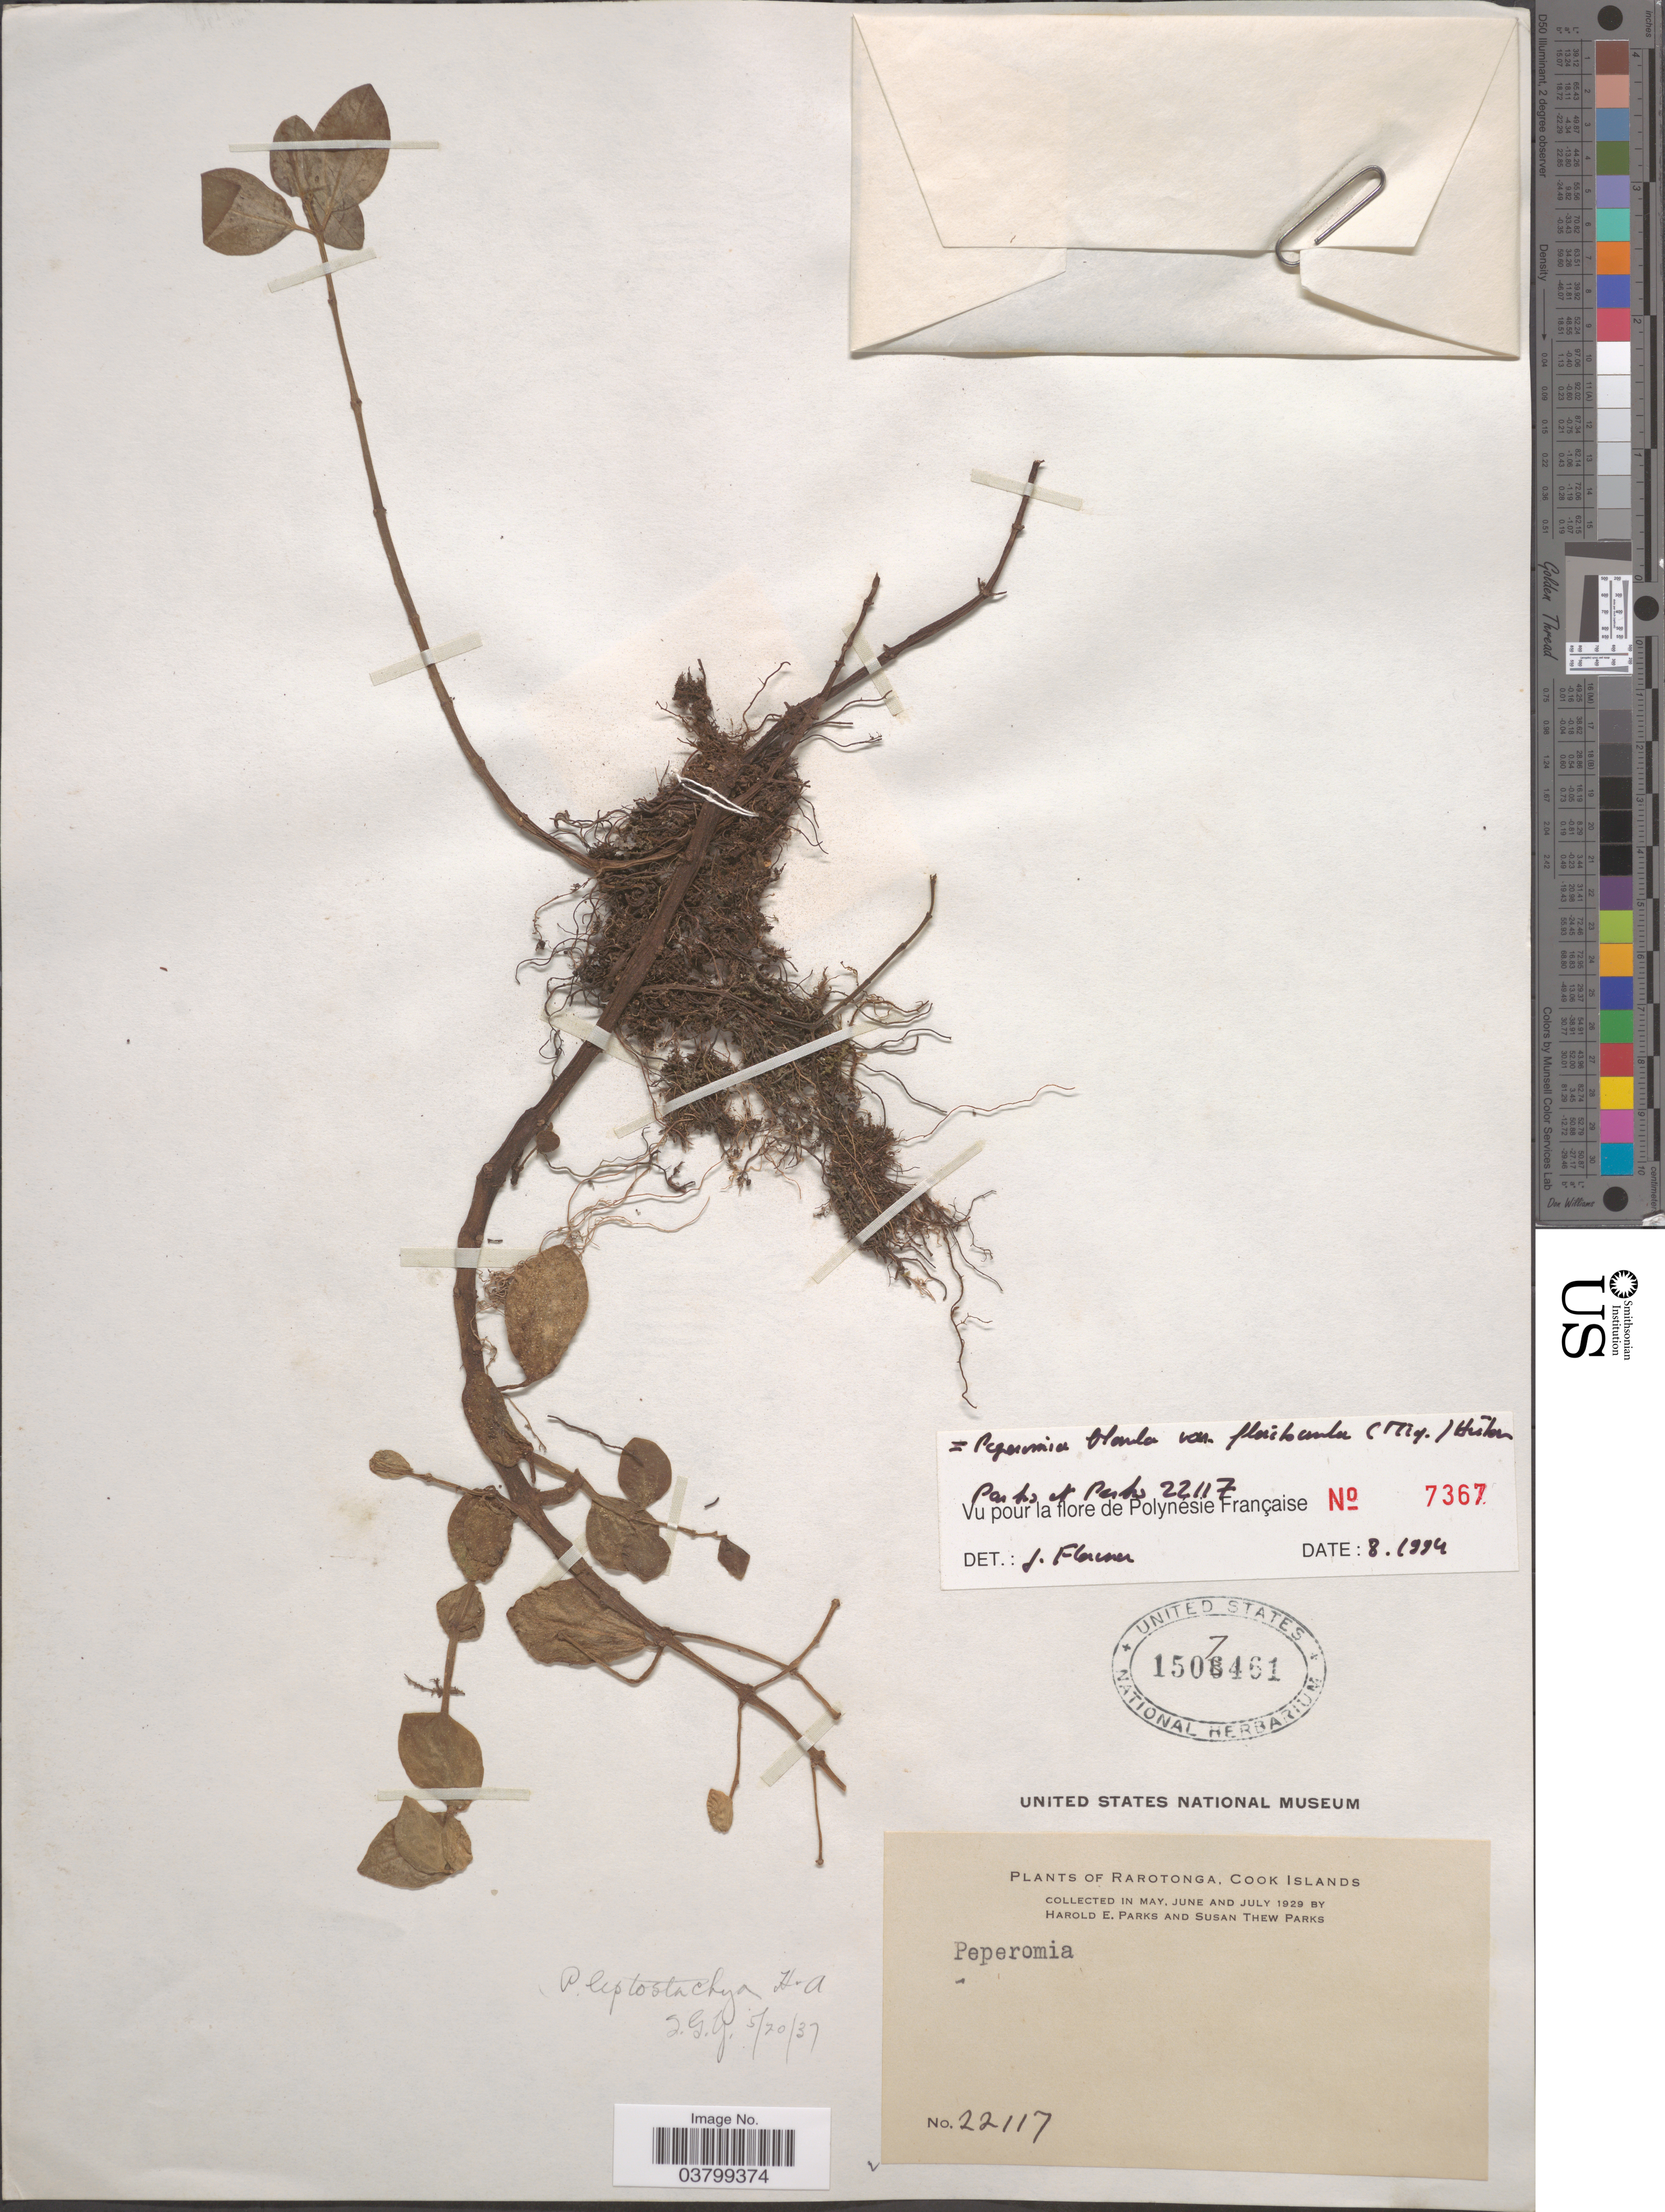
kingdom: Plantae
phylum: Tracheophyta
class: Magnoliopsida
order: Piperales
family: Piperaceae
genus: Peperomia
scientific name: Peperomia leptostachya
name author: Hook. & Arn.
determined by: Wagner, W. L., (BOT), Smithsonian Institution - National Museum of Natural History (UNITED STATES)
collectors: H. E. Parks & S. Parks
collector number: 22117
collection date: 1929-05/1929-07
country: Cook Islands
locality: Rarotonga.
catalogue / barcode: US 1507461